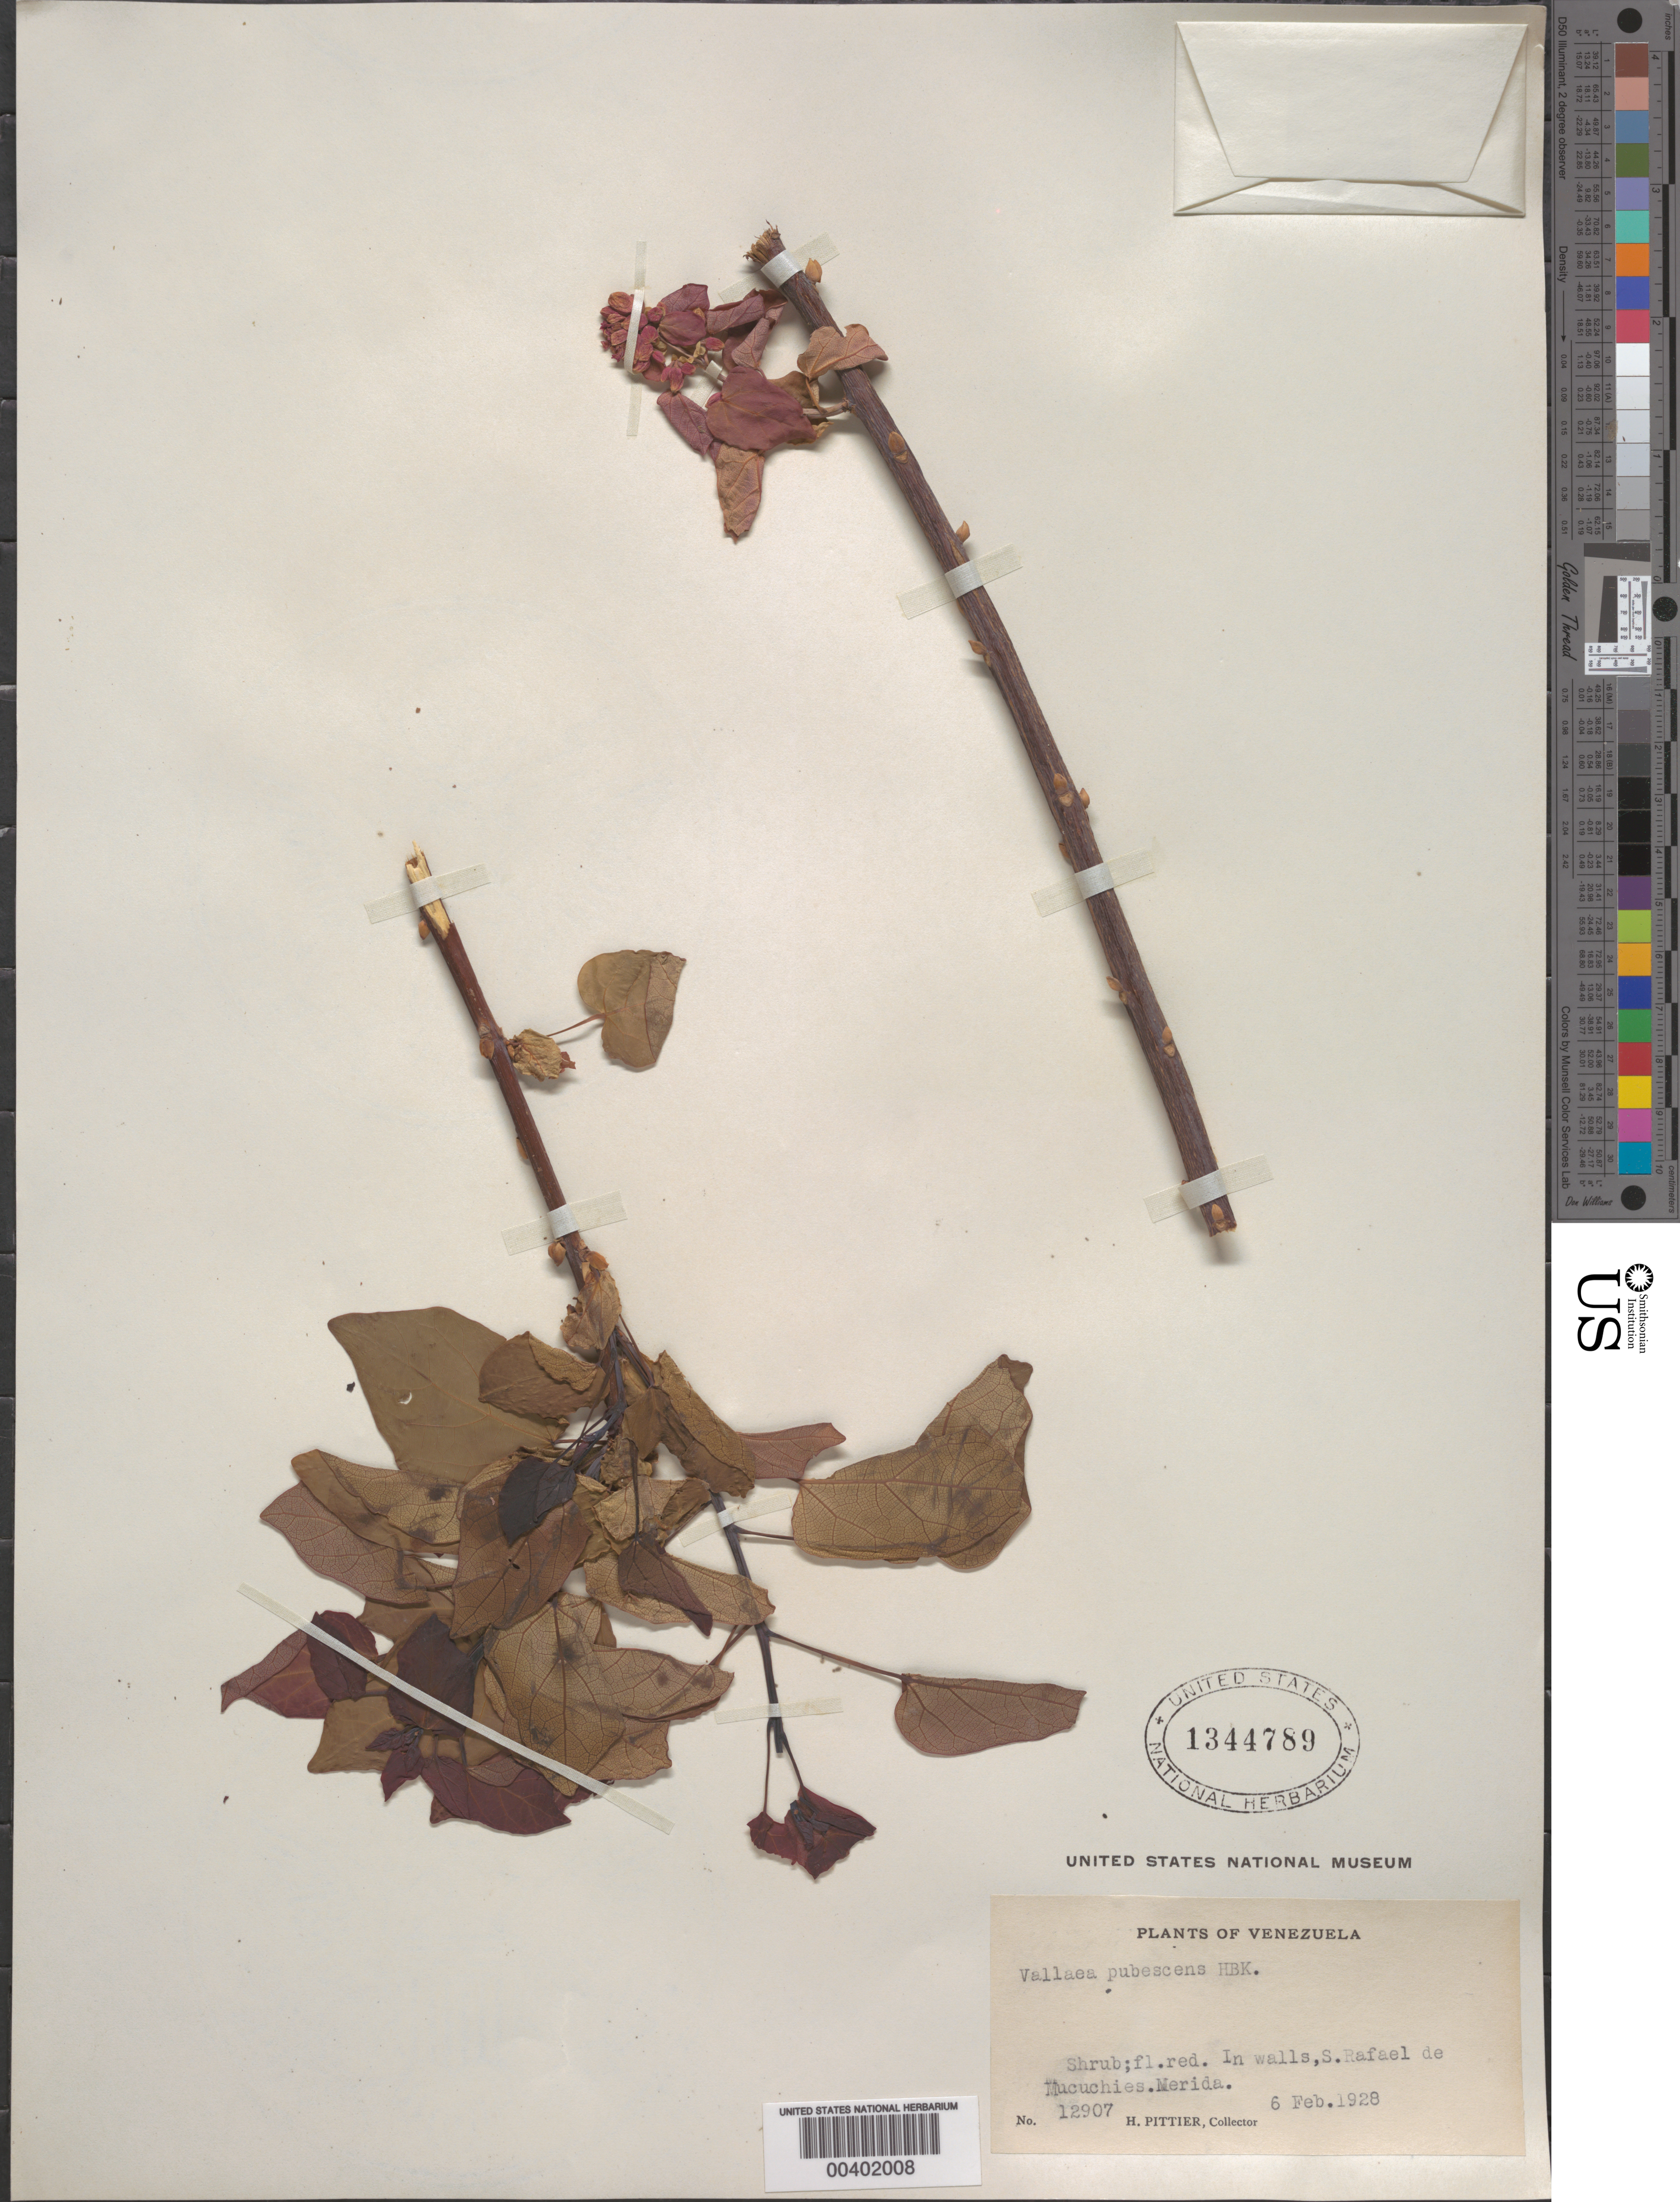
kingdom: Plantae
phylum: Tracheophyta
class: Magnoliopsida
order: Oxalidales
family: Elaeocarpaceae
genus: Vallea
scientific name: Vallea stipularis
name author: L. f.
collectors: H. F. Pittier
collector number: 12907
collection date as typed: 06 Feb 1928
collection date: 1928-02-06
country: Venezuela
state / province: Mérida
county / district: Rangel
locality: San Rafael de Mucuchies. Mucuchies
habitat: In walls.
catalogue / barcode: US 1344789